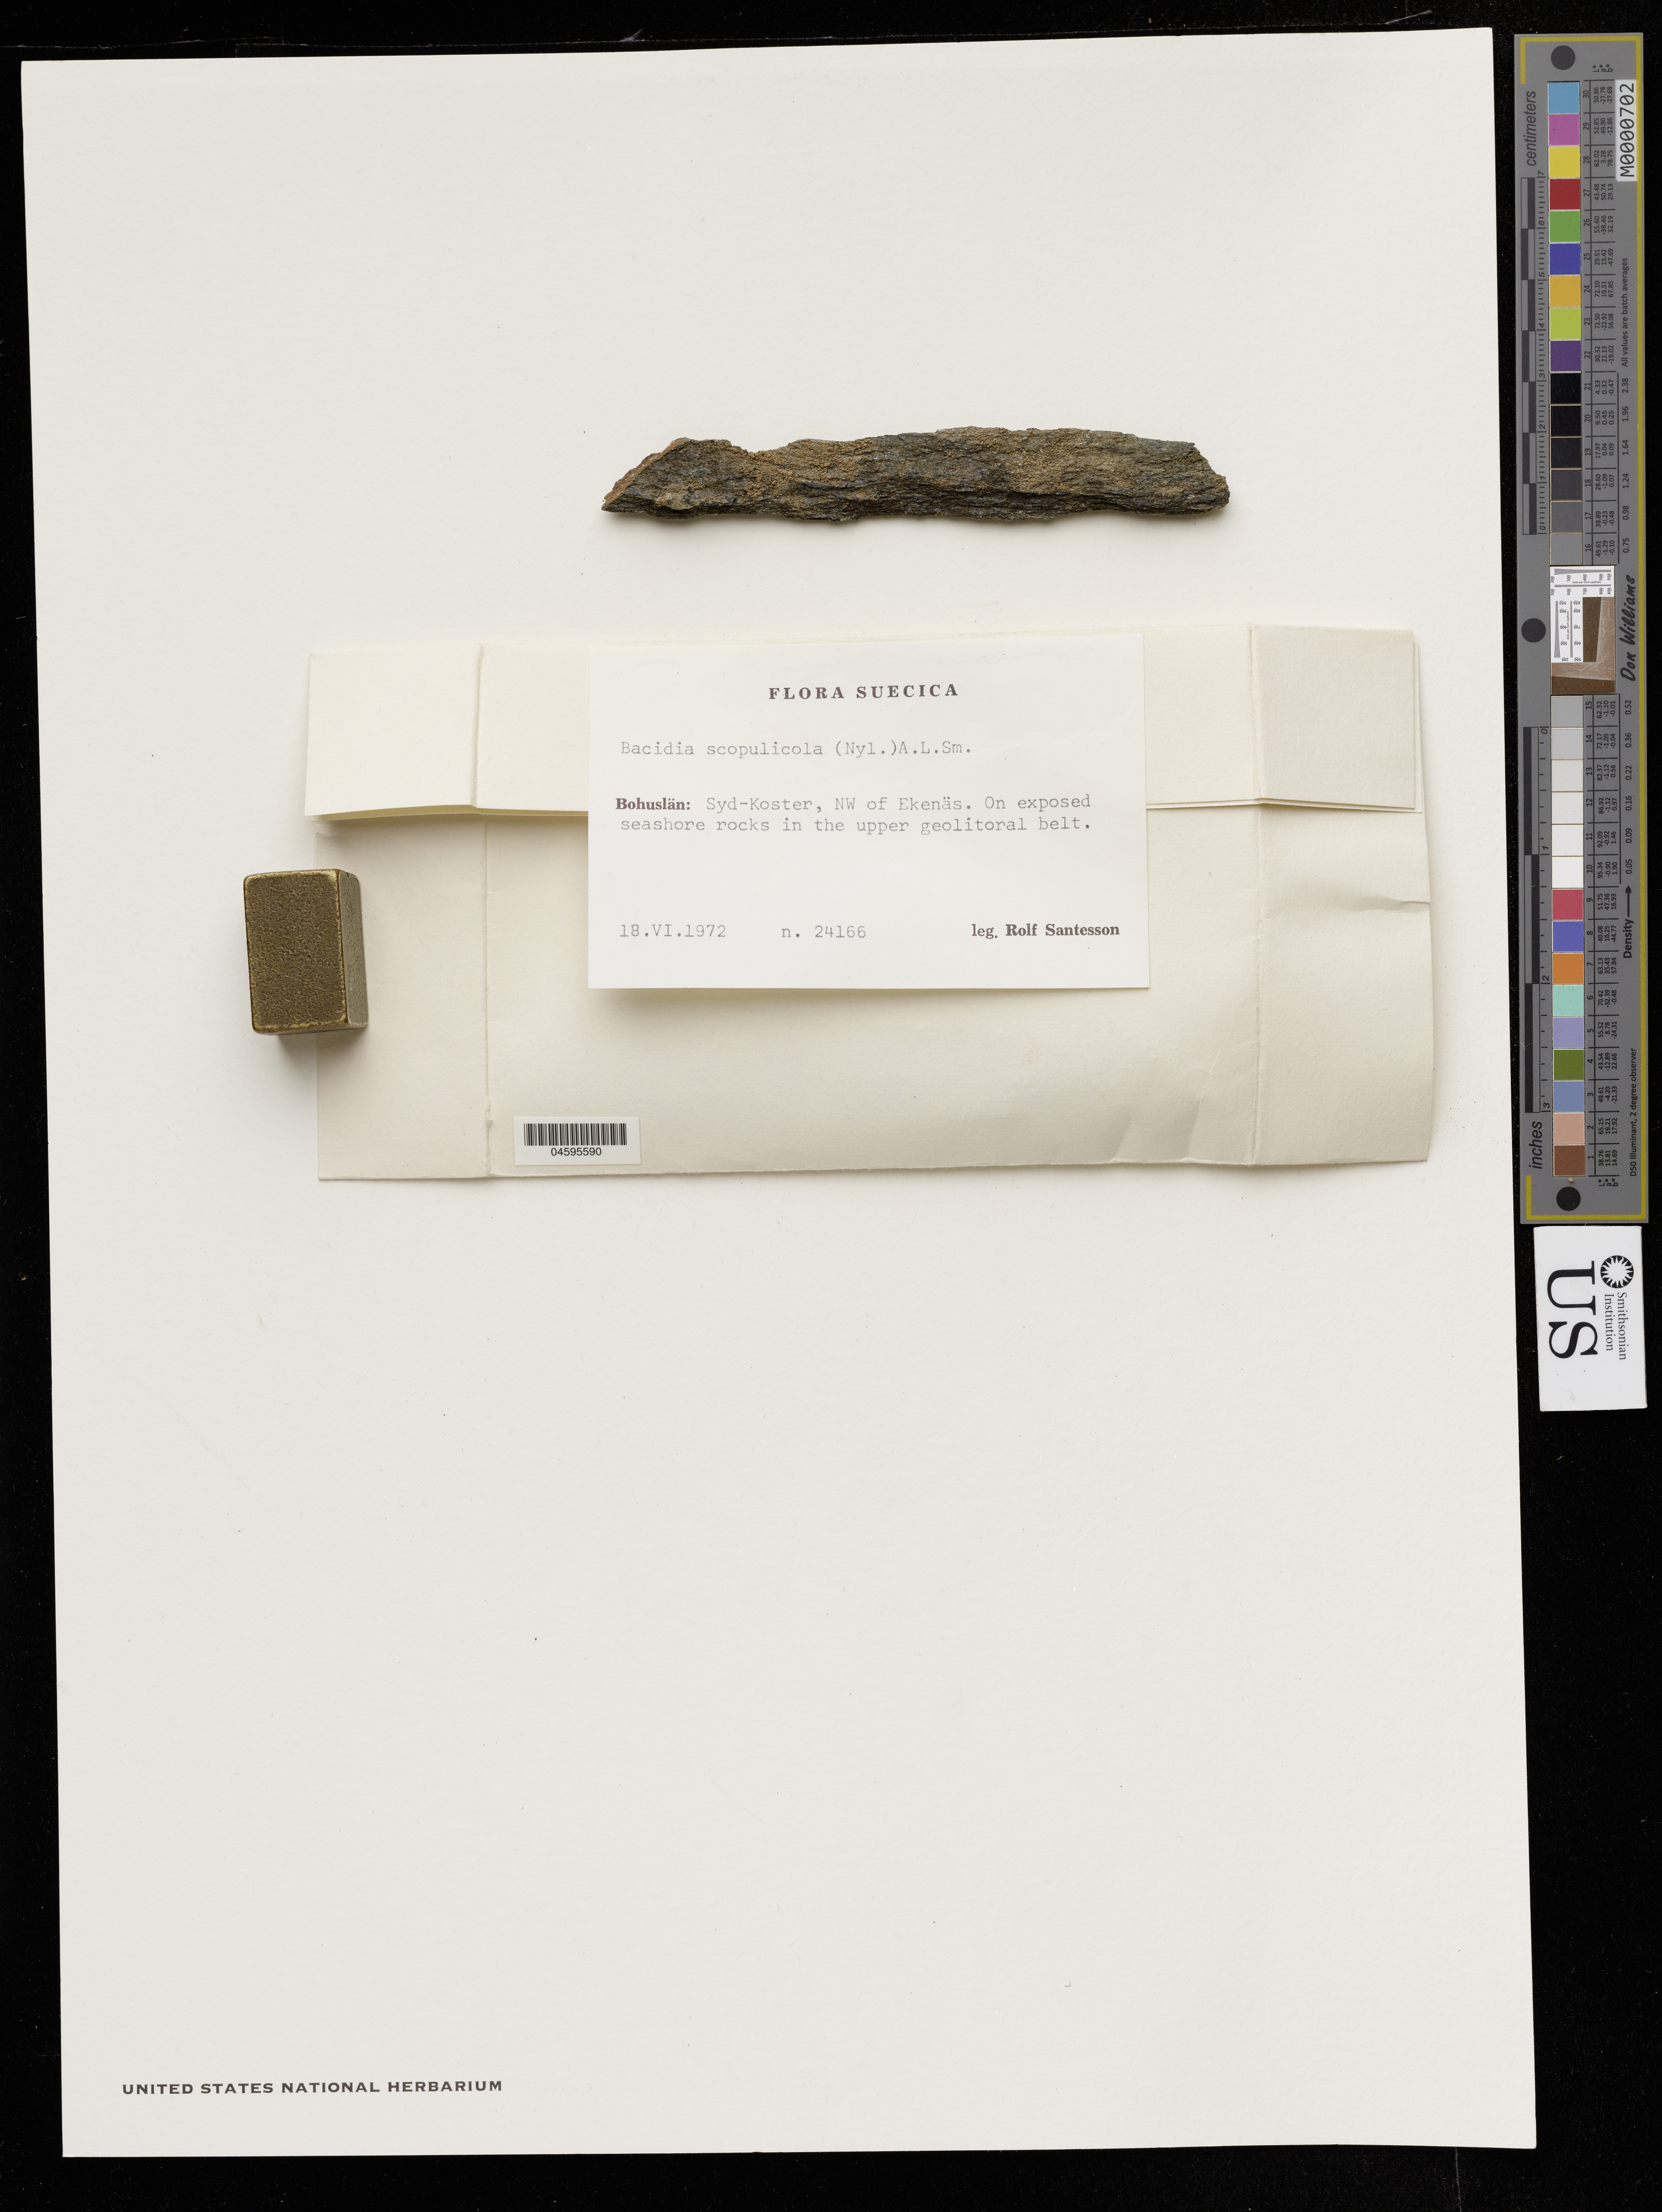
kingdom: Fungi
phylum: Ascomycota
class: Lecanoromycetes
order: Lecanorales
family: Ramalinaceae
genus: Bacidia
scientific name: Bacidia scopulicola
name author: (Nyl.) A.L. Sm.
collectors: R. Santesson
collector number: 24166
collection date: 1972-06-18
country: Sweden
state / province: Gotlands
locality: Bohuslän: Syd-Koster, NW of Ekenäs.